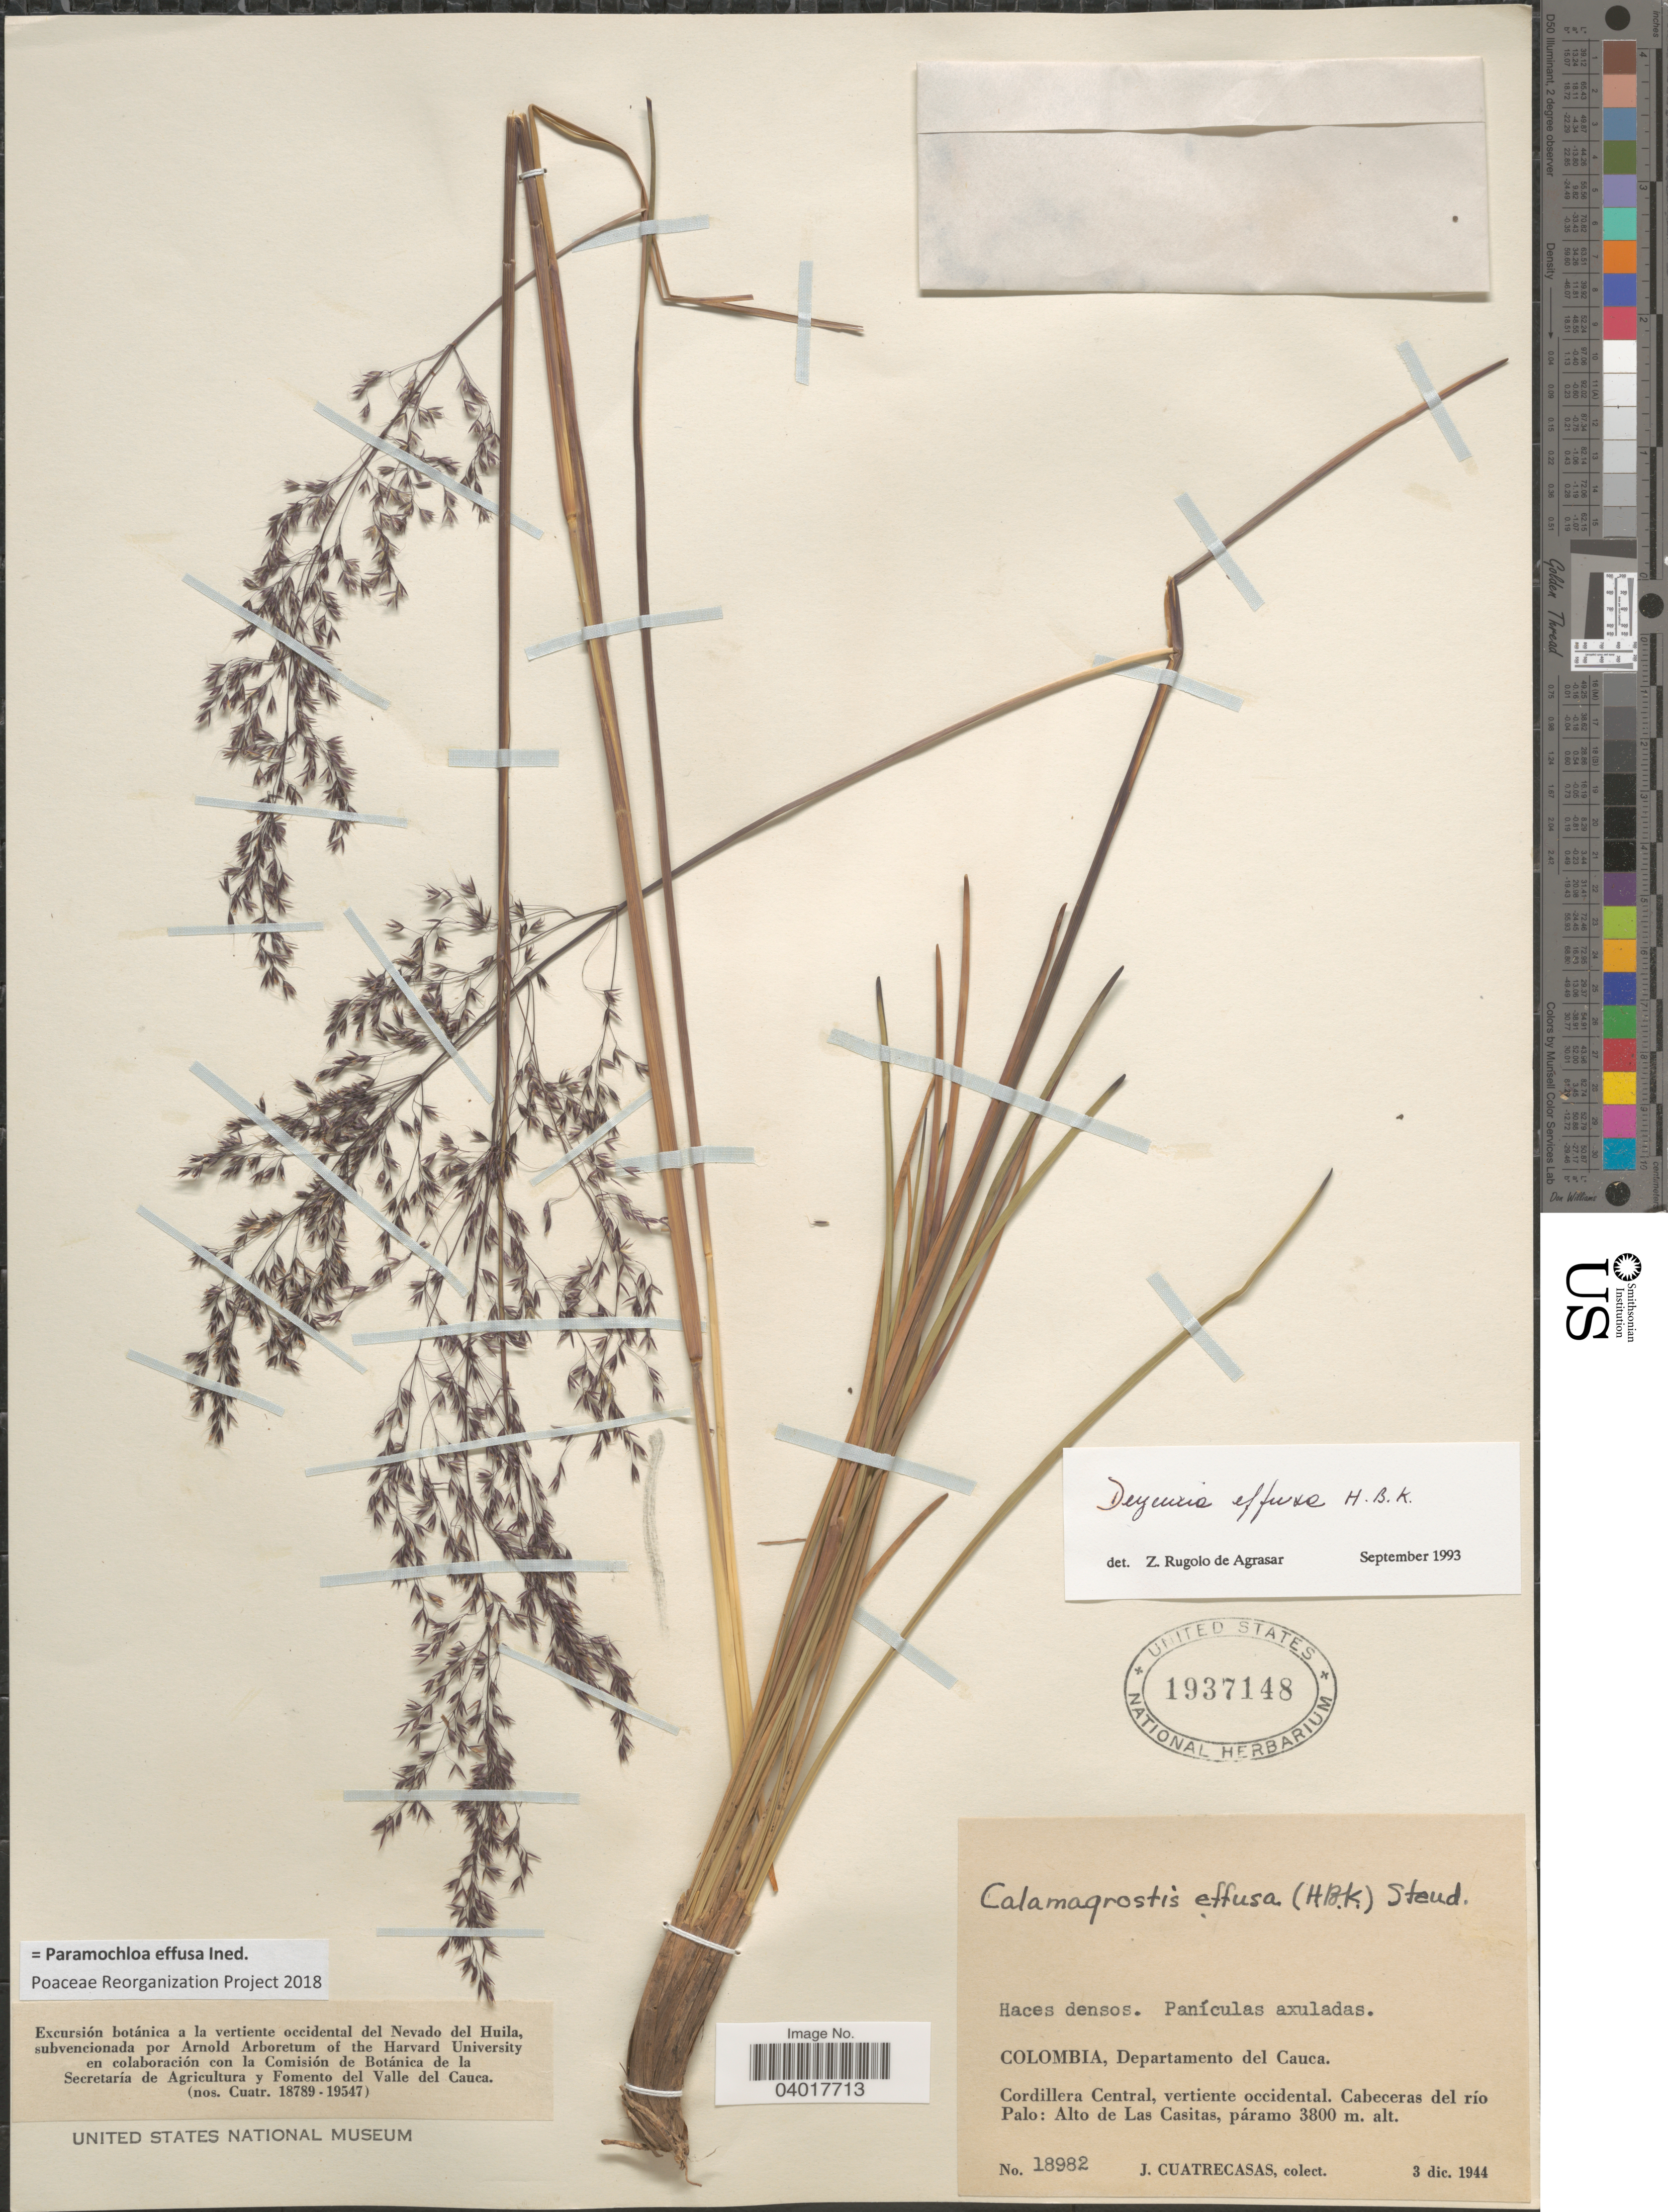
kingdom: Plantae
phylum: Tracheophyta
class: Liliopsida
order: Poales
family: Poaceae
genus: Paramochloa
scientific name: Paramochloa effusa ined.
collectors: J. Cuatrecasas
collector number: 18982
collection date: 1944-12-03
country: Colombia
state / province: Cauca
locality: Departamento del Cauca. Cordillera Central, vertiente occidental. Cabeceras del río Palo: Alto de Las Casitas.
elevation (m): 3800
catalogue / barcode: US 1937148